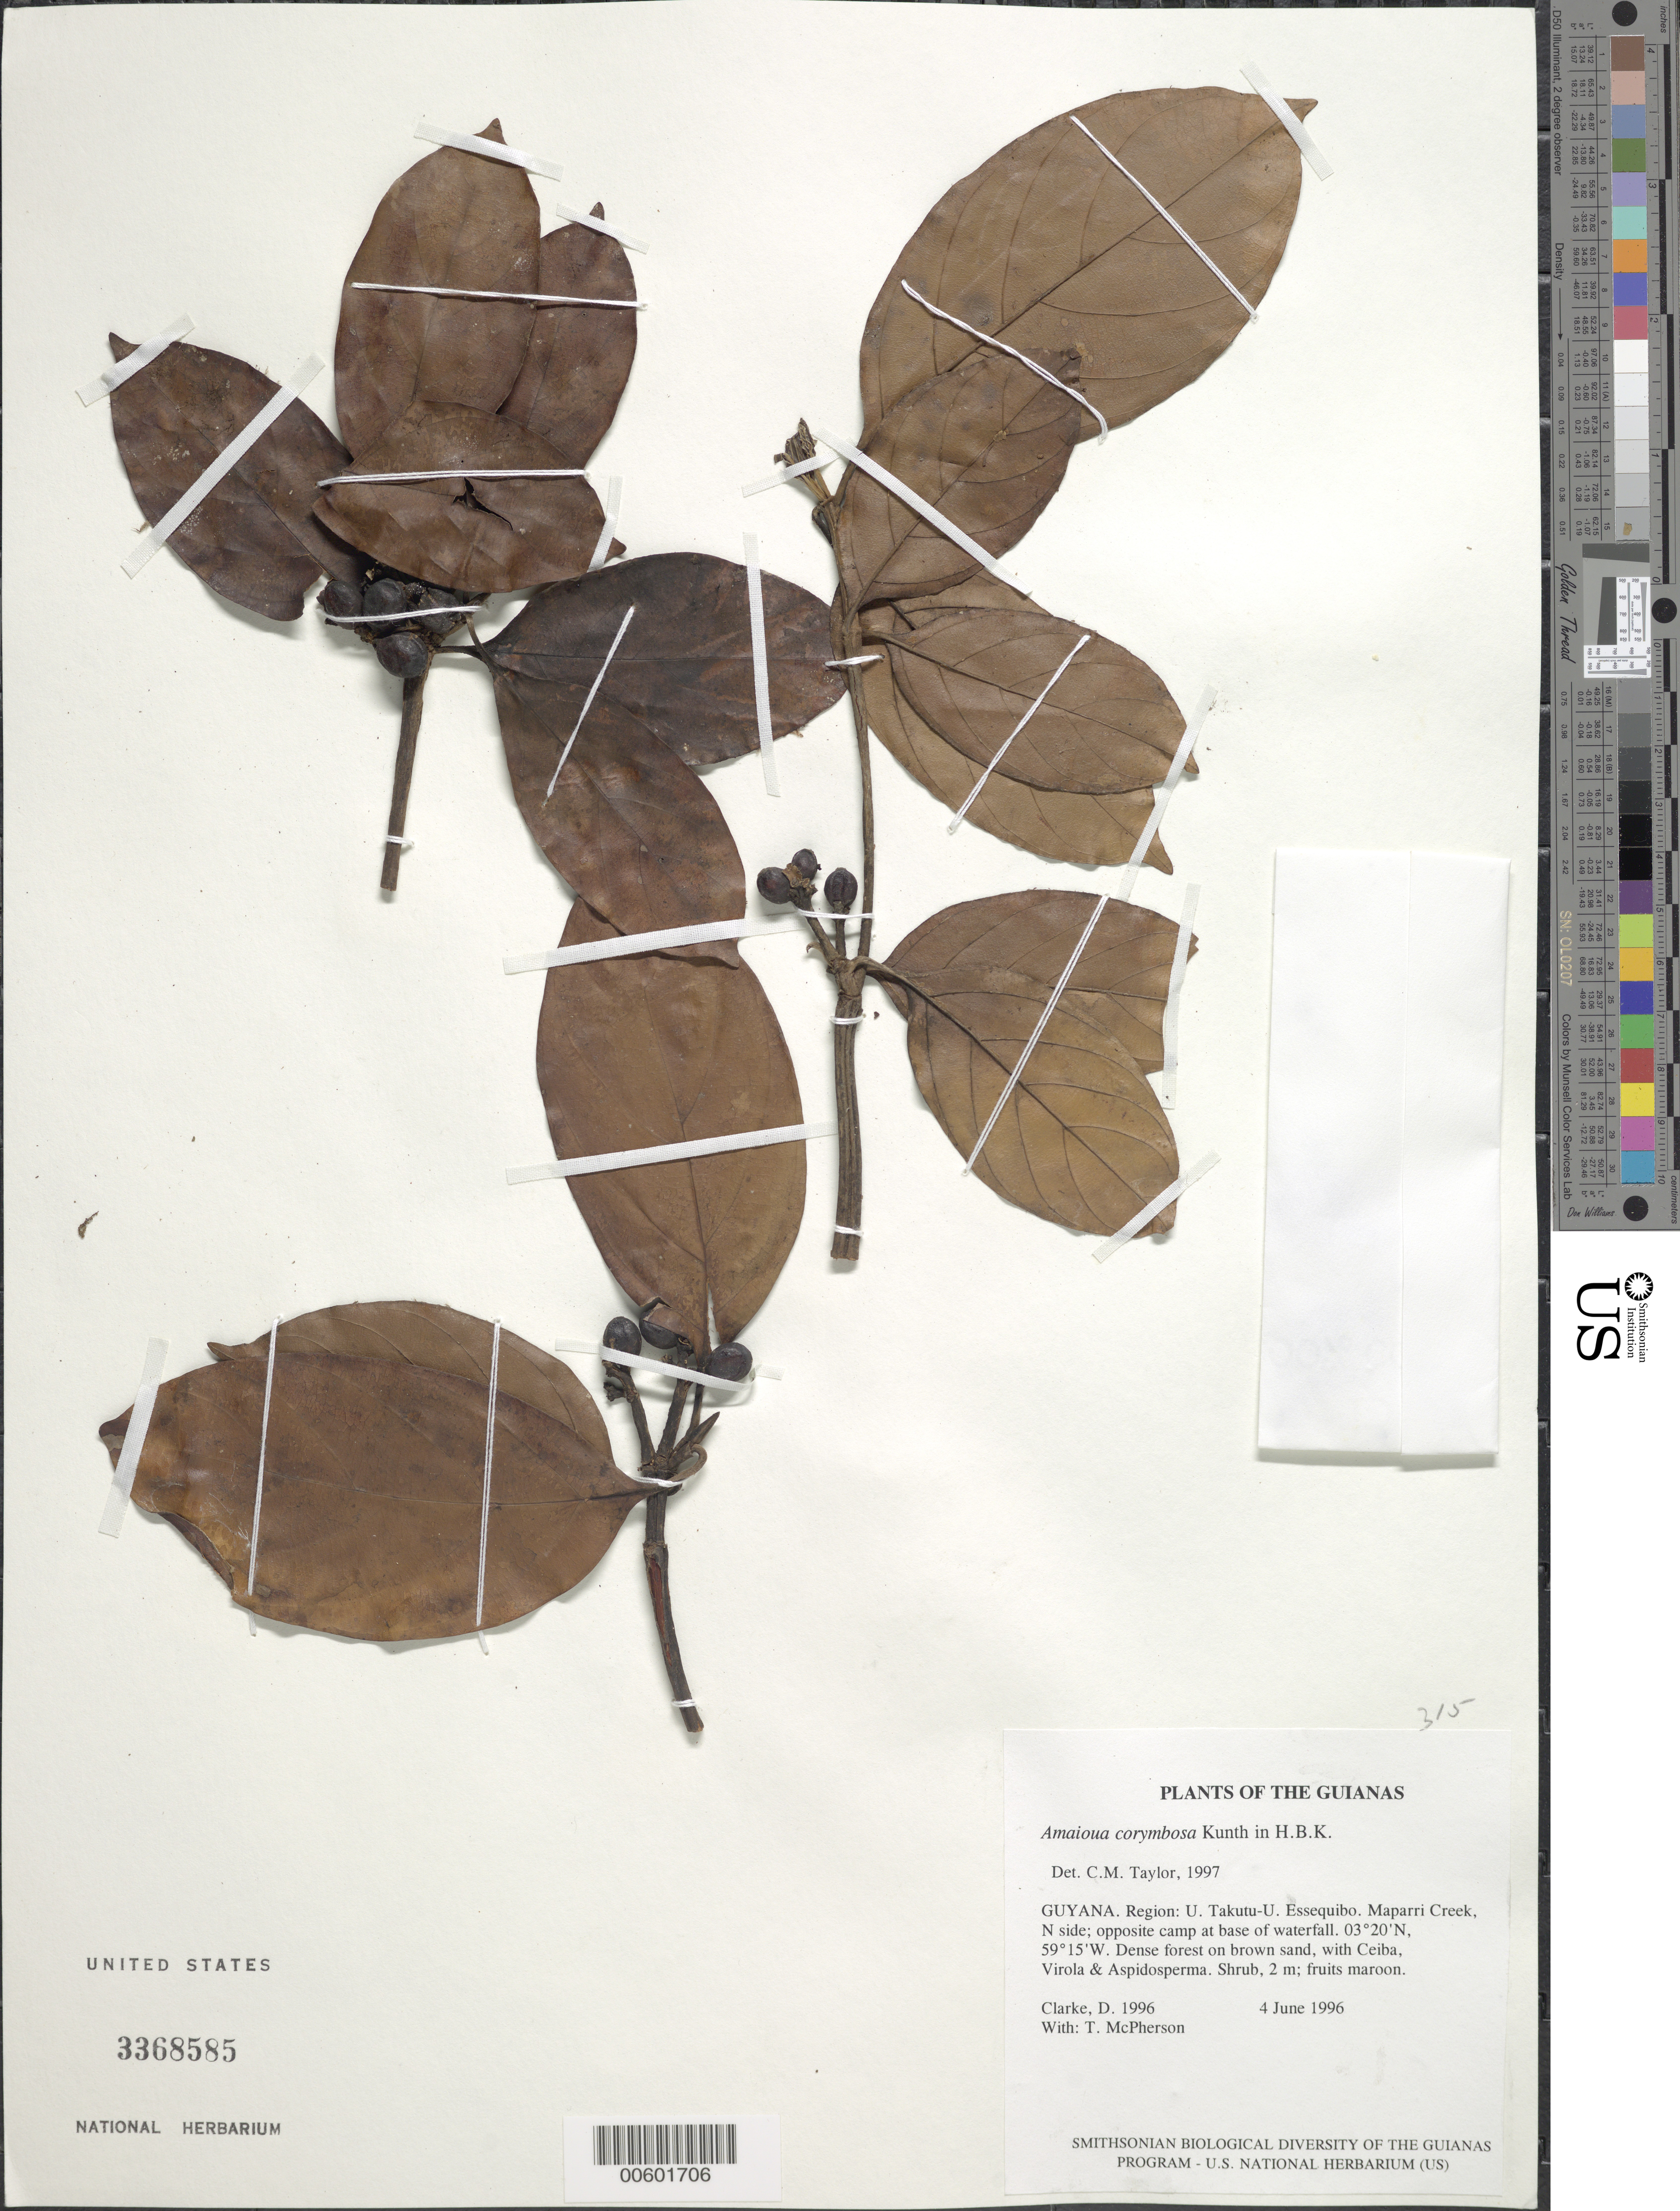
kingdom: Plantae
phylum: Tracheophyta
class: Magnoliopsida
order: Gentianales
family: Rubiaceae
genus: Amaioua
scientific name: Amaioua corymbosa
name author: Kunth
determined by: Taylor, Charlotte M.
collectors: H. D. Clarke & T. McPherson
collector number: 1996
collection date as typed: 5 June 1996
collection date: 1996-06-05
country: Guyana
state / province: U. Takutu-U. Essequibo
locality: Maparri Creek, N side; opposite camp at base of waterfall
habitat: Streamside vegetation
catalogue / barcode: US 3368585